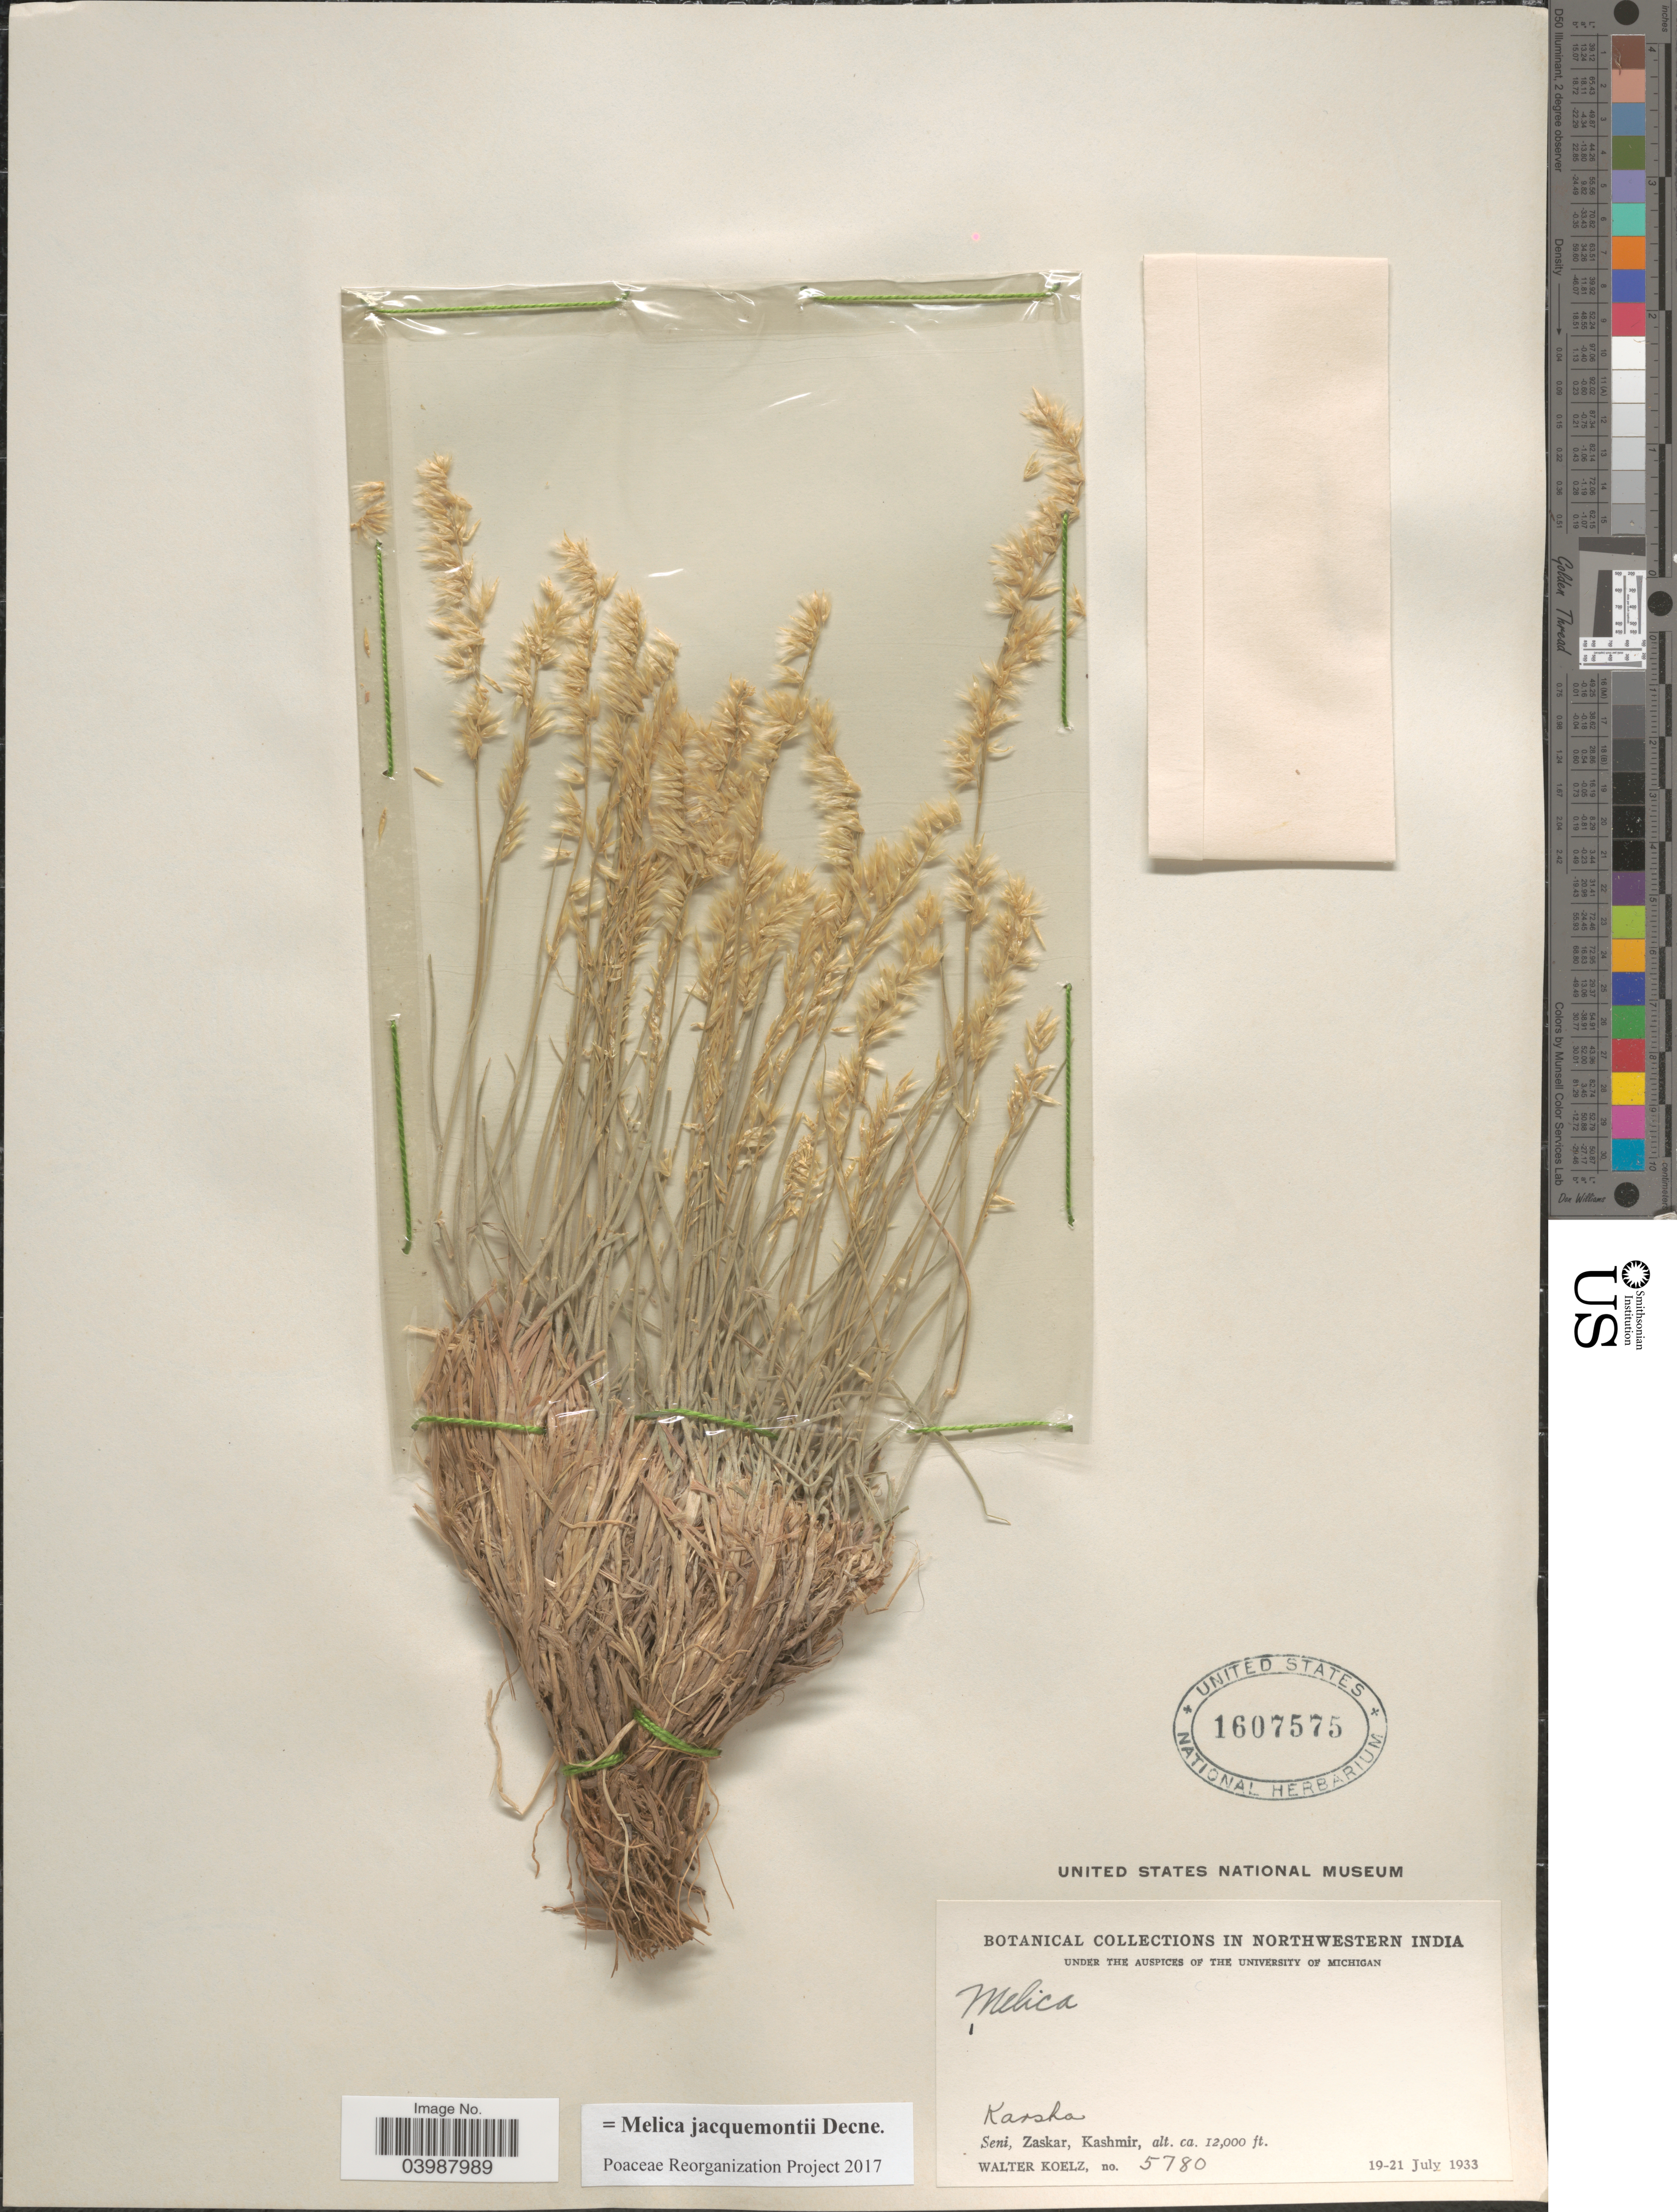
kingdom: Plantae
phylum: Tracheophyta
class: Liliopsida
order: Poales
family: Poaceae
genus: Melica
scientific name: Melica jacquemontii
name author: Decne.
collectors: W. N. Koelz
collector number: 5780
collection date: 1933-07-19/1933-07-21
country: India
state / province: Jammu and Kashmir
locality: Northwestern India. Karsha. Seni, Zaskar, Kashmir.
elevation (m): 3658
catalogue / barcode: US 1607575